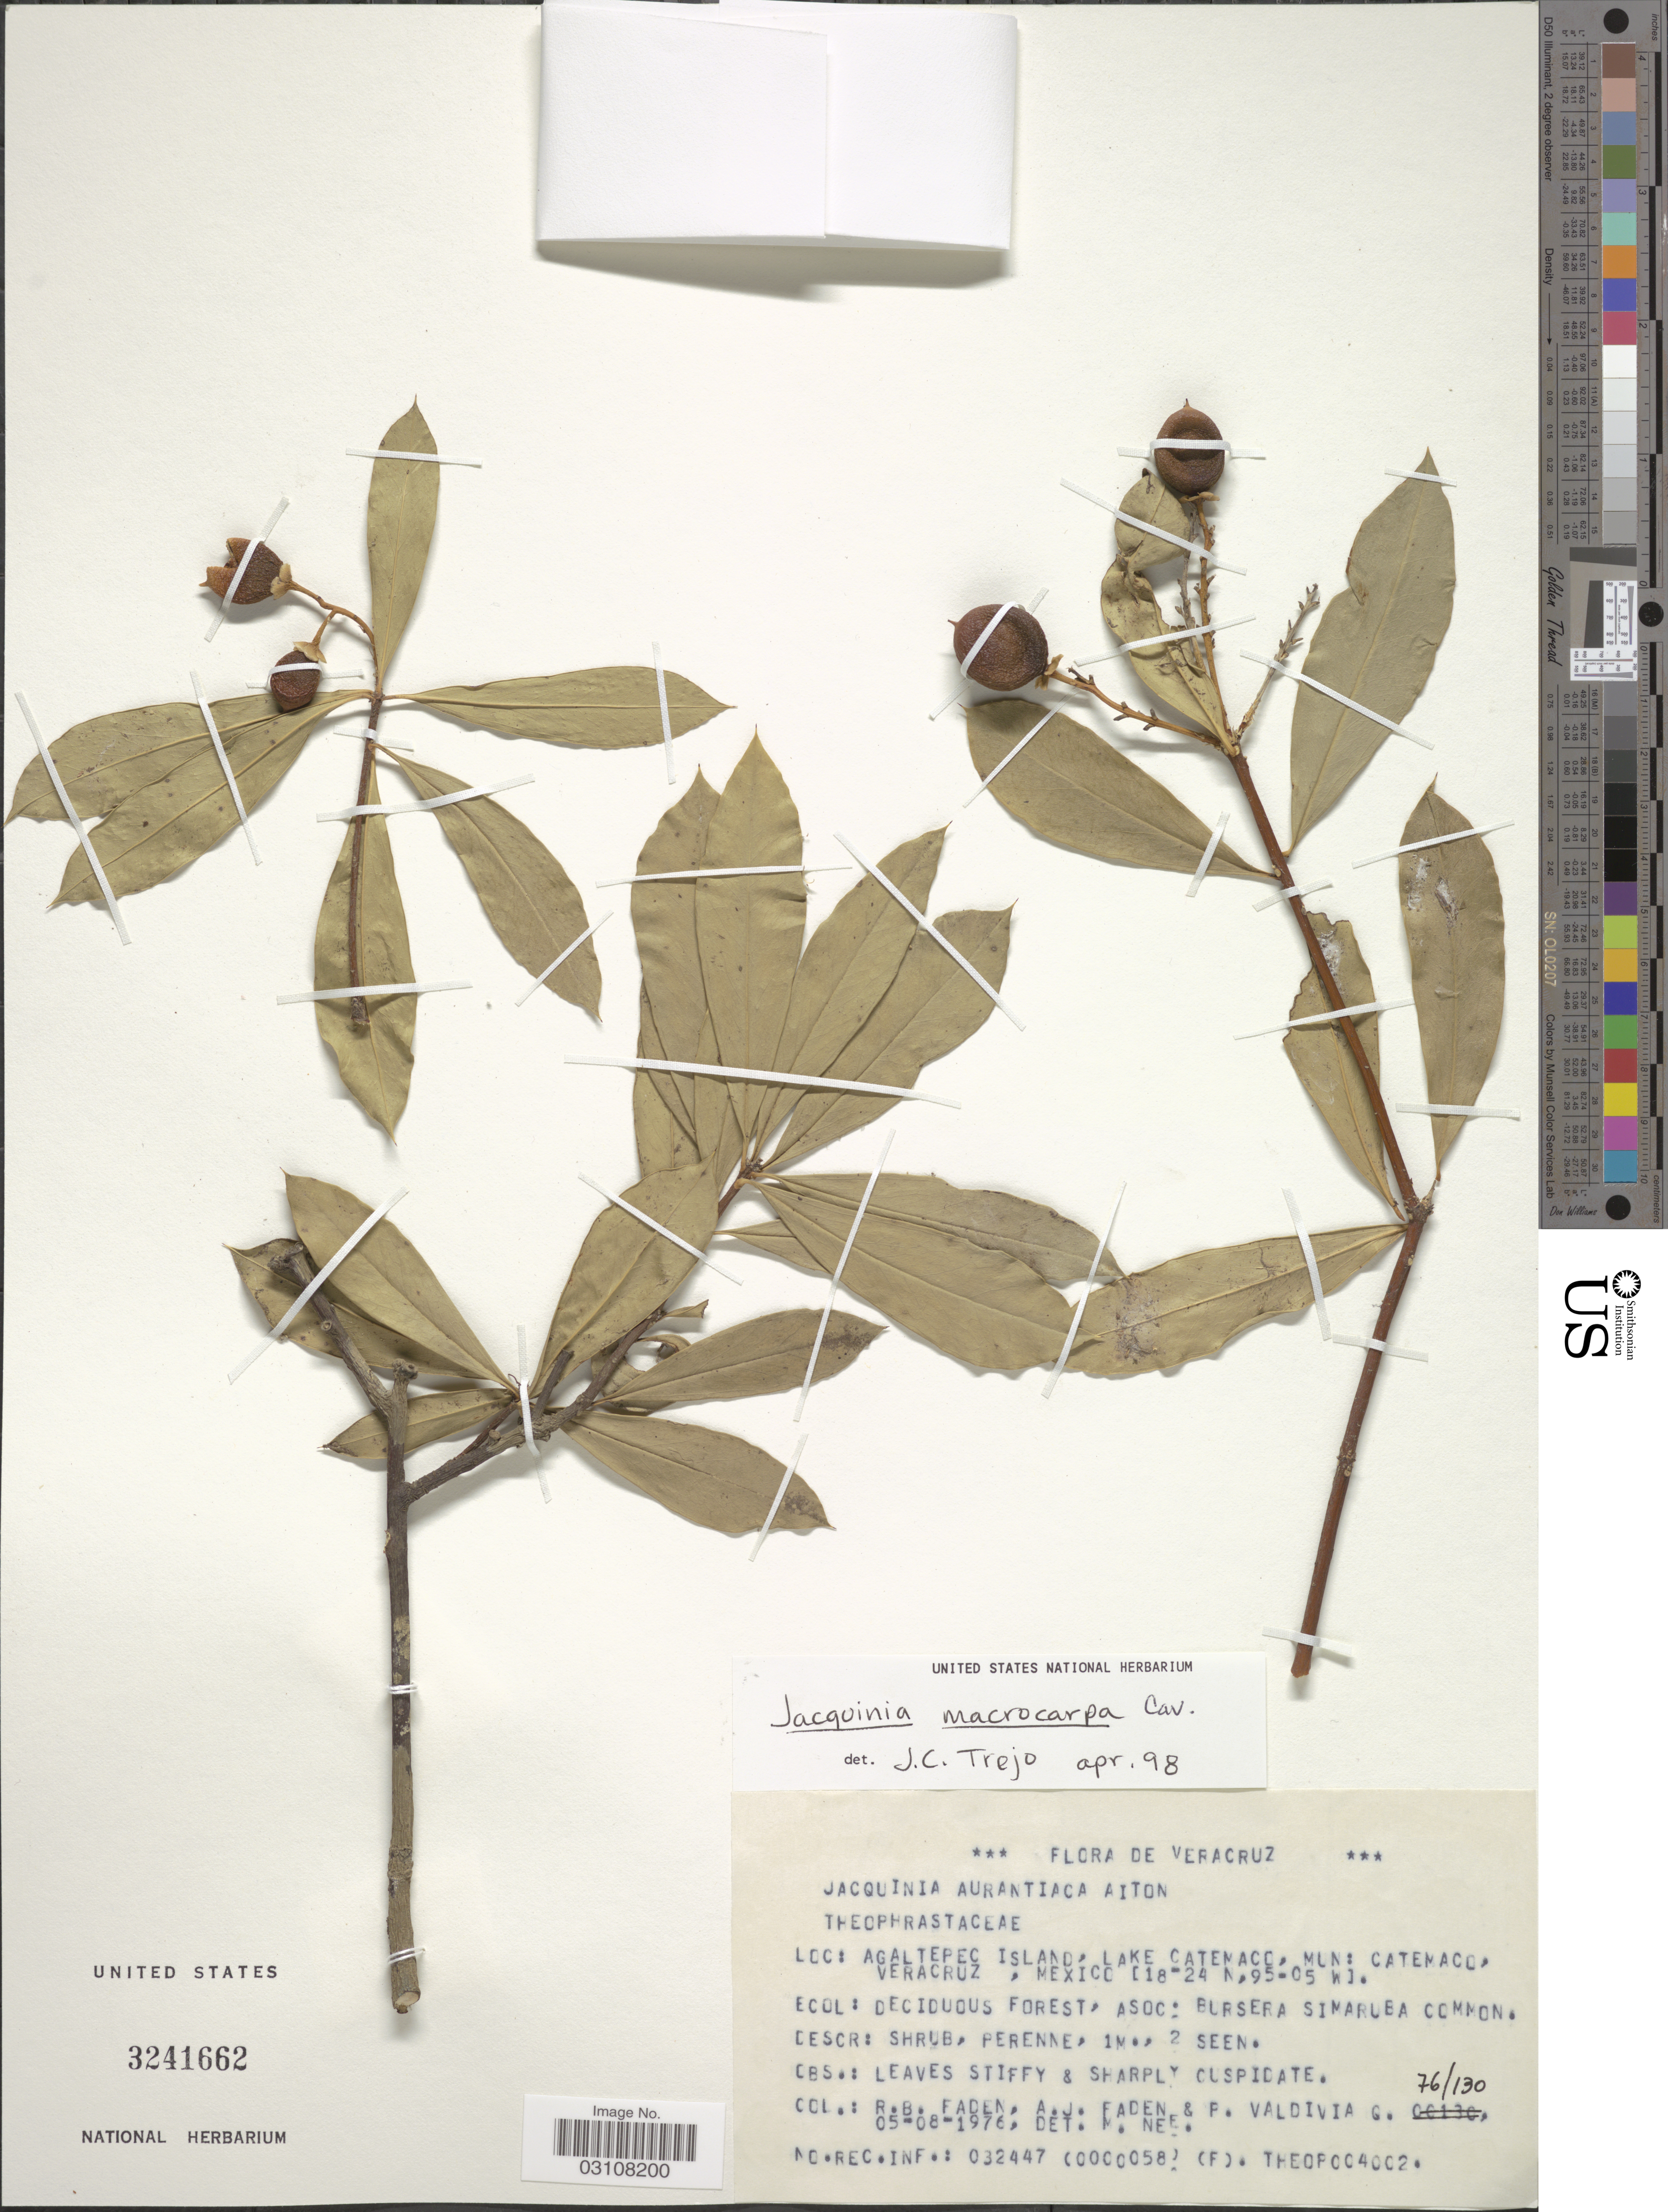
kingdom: Plantae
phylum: Tracheophyta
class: Magnoliopsida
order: Ericales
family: Primulaceae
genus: Jacquinia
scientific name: Jacquinia macrocarpa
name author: Cav.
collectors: R. B. Faden, A. J. Faden & P. Valdivia Q.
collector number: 76/130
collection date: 1976-08-05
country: Mexico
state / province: Veracruz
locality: Veracruz, Agaltepec Island, Lake Catemaco, Mun: Catemaco, Veracruz.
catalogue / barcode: US 3241662